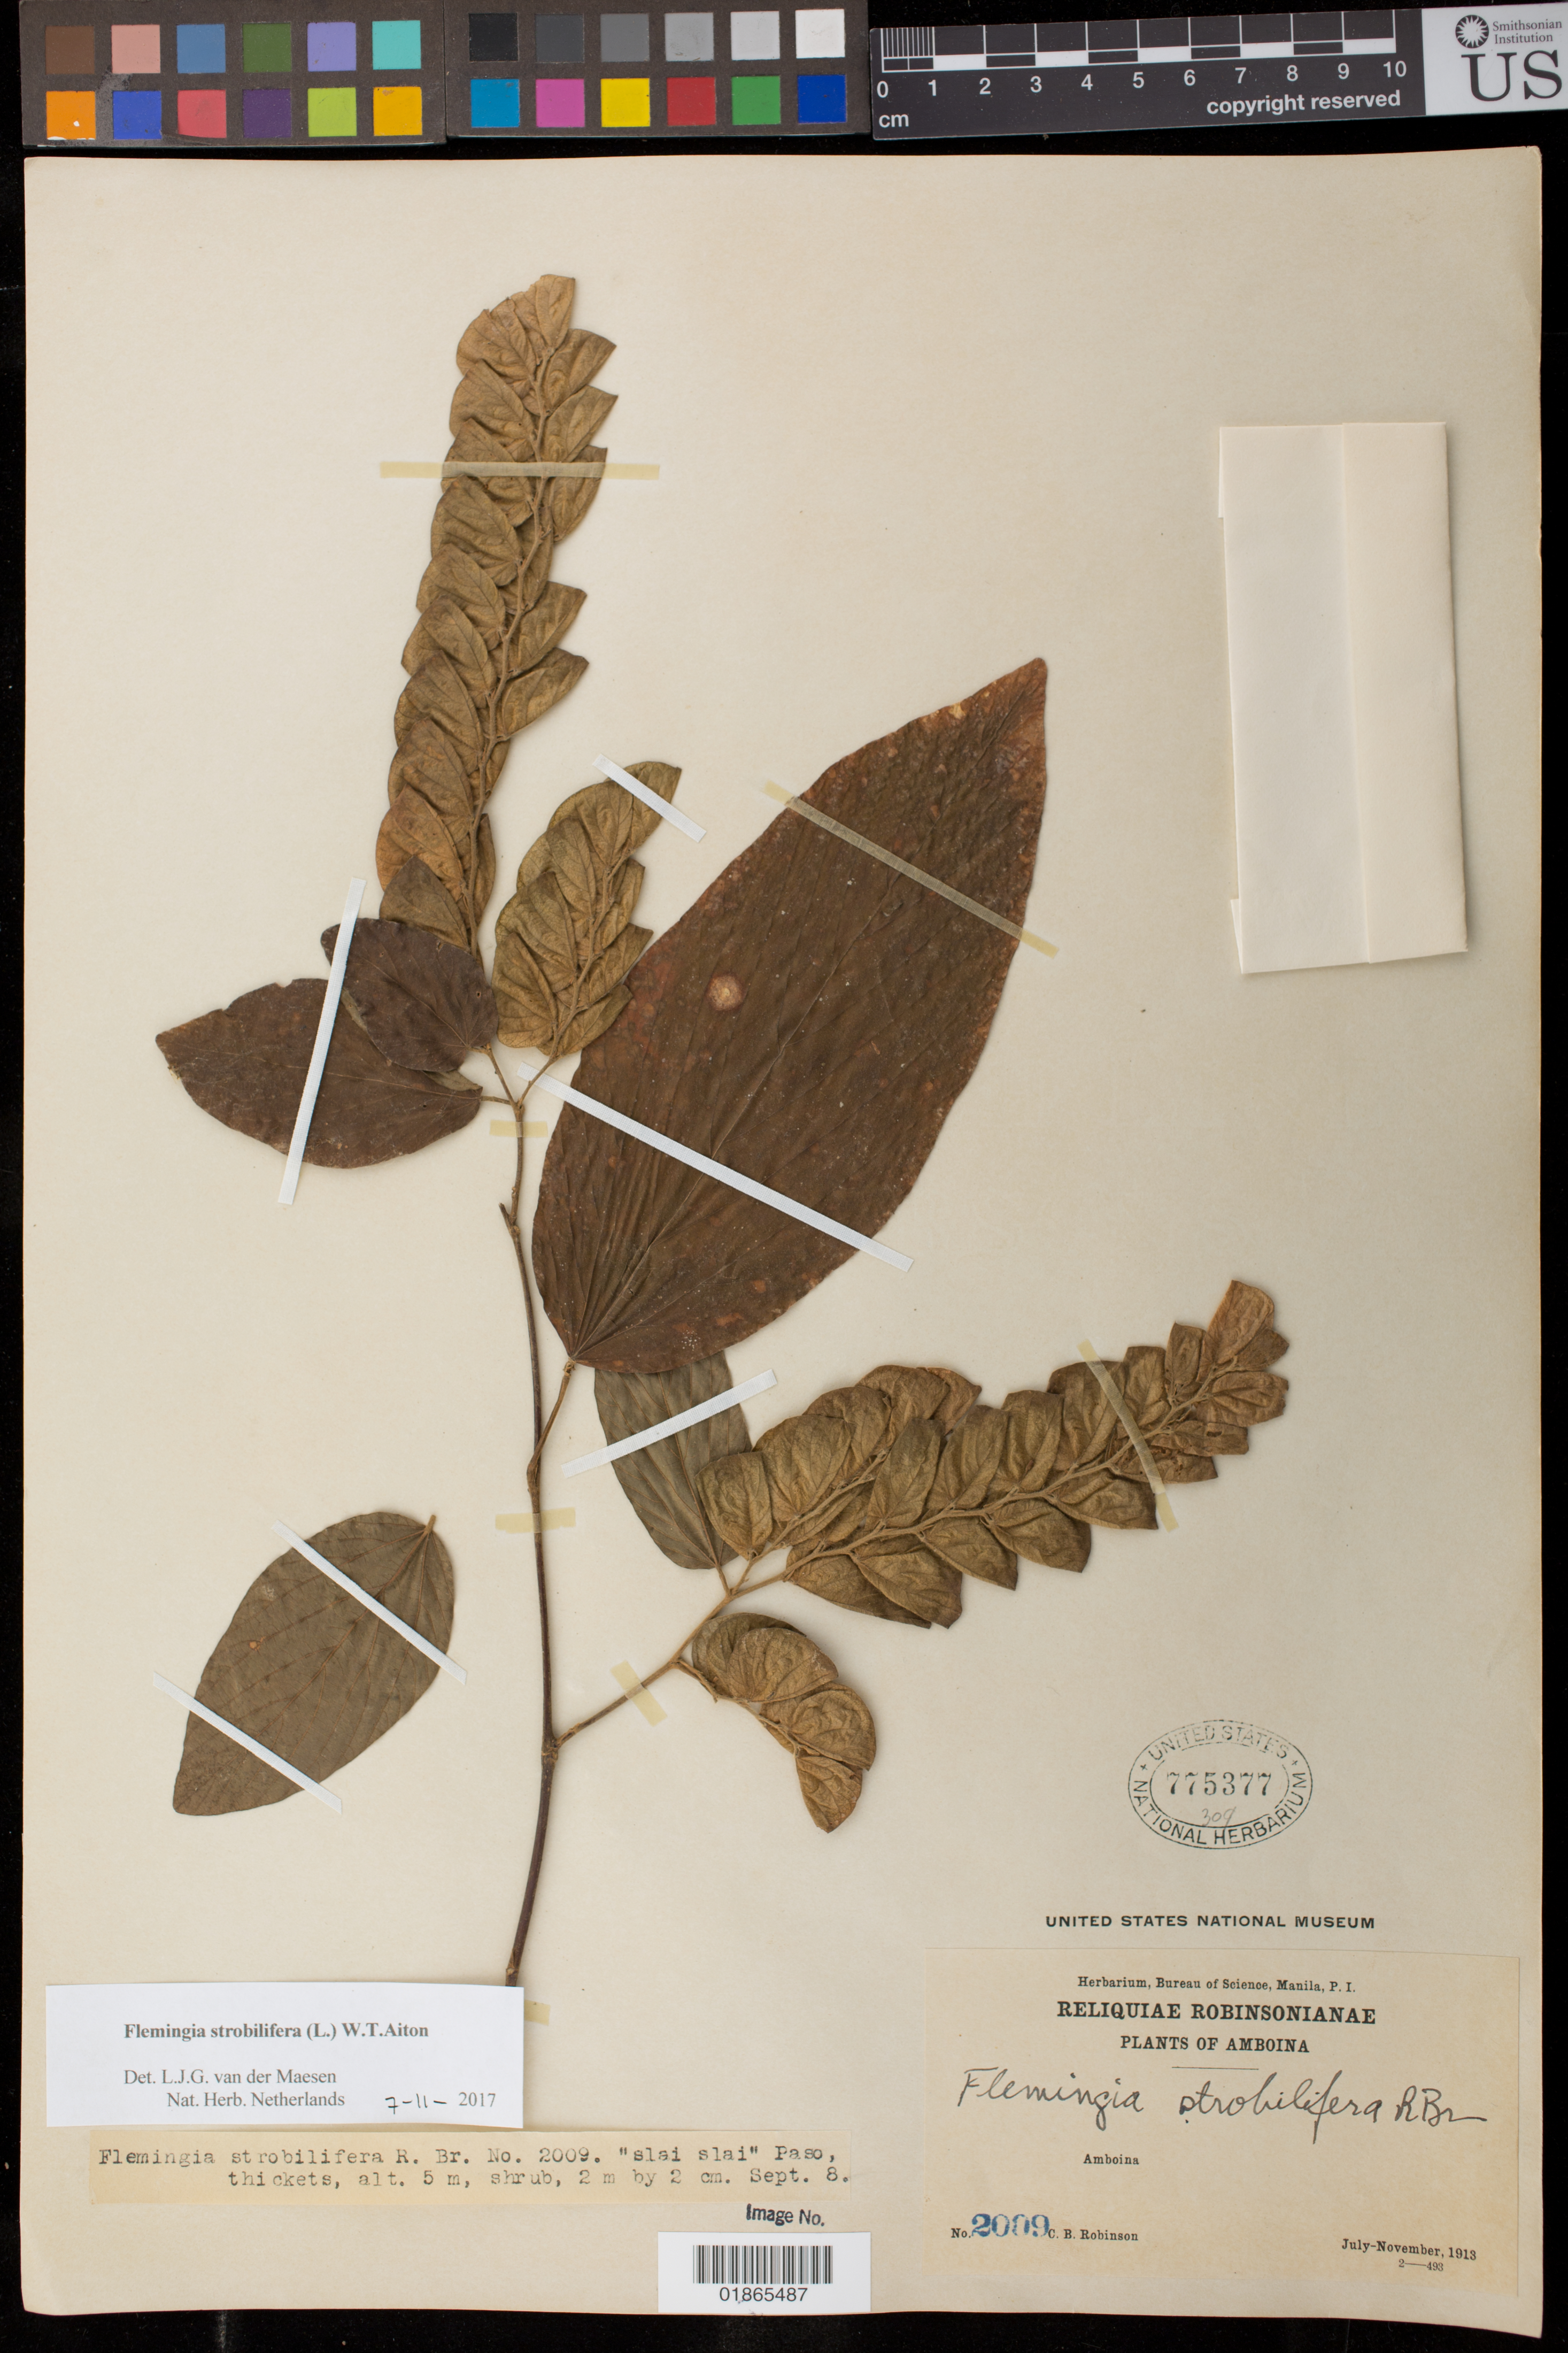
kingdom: Plantae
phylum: Tracheophyta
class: Magnoliopsida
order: Fabales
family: Fabaceae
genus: Flemingia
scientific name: Flemingia strobilifera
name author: (L.) W.T. Aiton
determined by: van der Maesen, L.J.G.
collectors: C. Robinson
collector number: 2009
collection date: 1913-09-08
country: Indonesia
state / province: Maluku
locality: Amboina, Paso.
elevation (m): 5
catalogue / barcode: US 775377